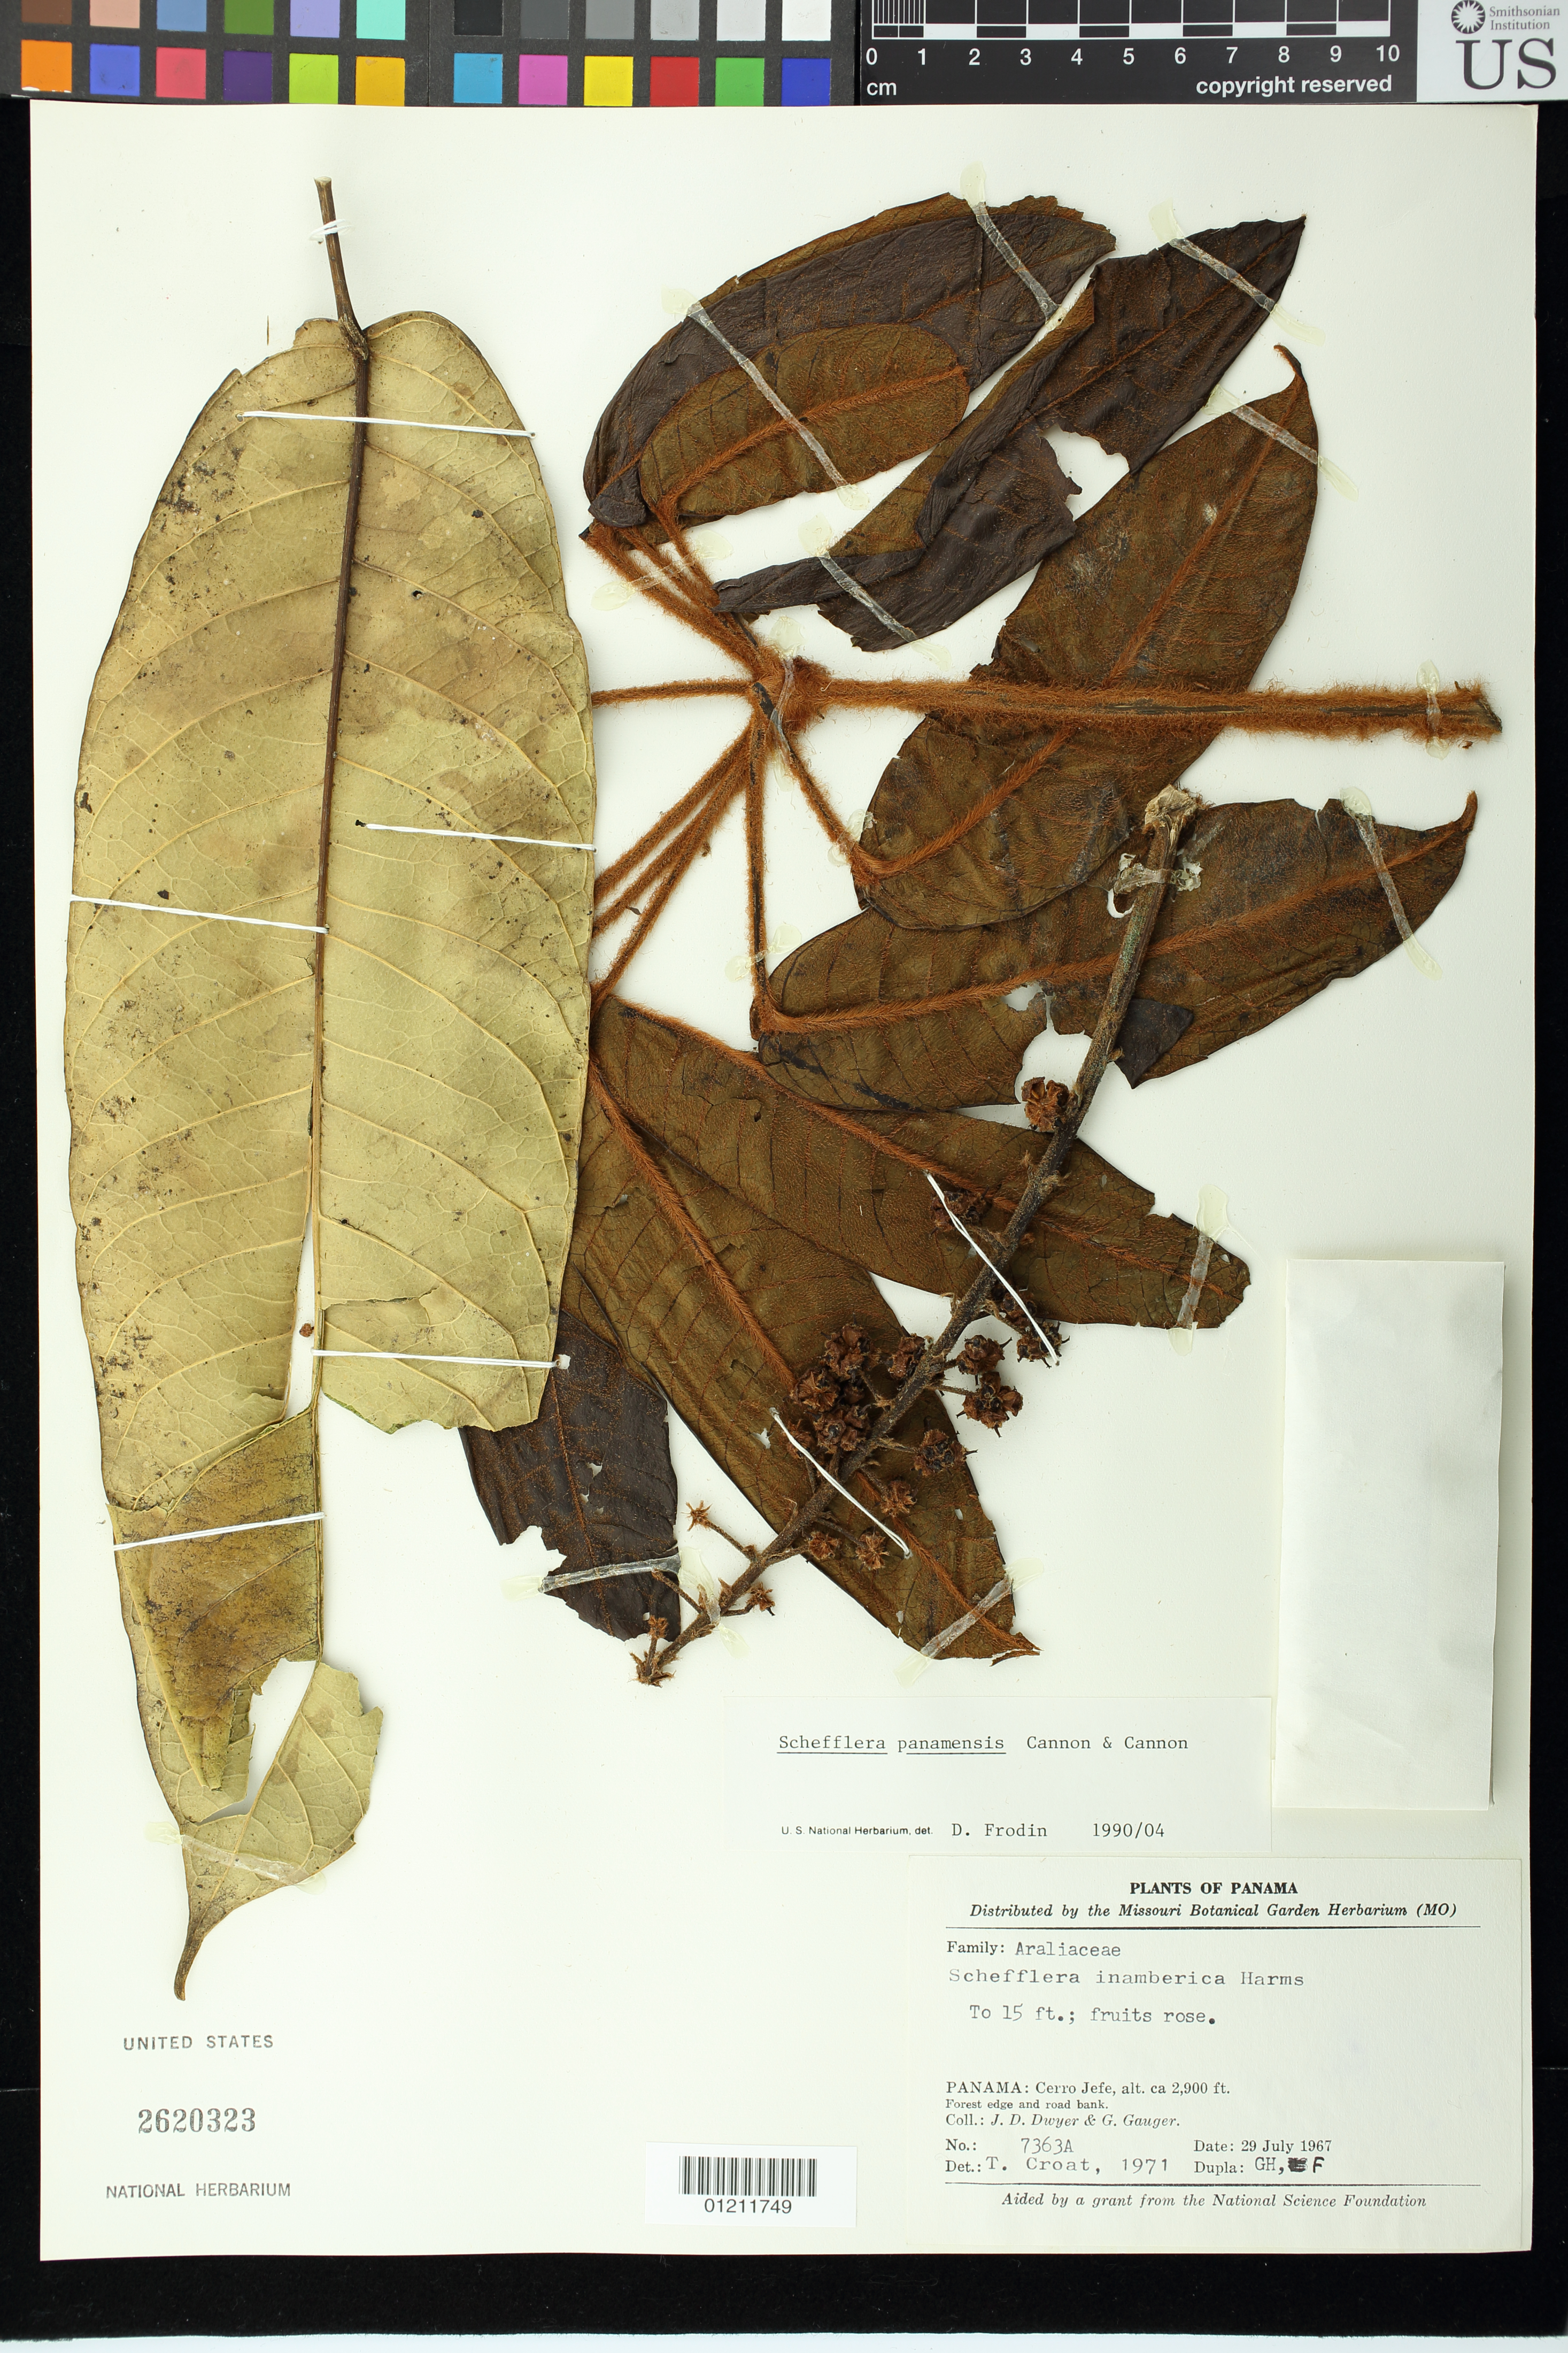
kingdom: Plantae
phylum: Tracheophyta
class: Magnoliopsida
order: Apiales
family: Araliaceae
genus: Schefflera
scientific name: Schefflera panamensis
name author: M.J. Cannon & Cannon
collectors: J. D. Dwyer & G. Gauger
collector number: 7363A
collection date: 1967-07-29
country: Panama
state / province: Panamá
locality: Cerro Jefe. Forest edge and road bank.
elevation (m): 884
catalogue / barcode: US 2620323